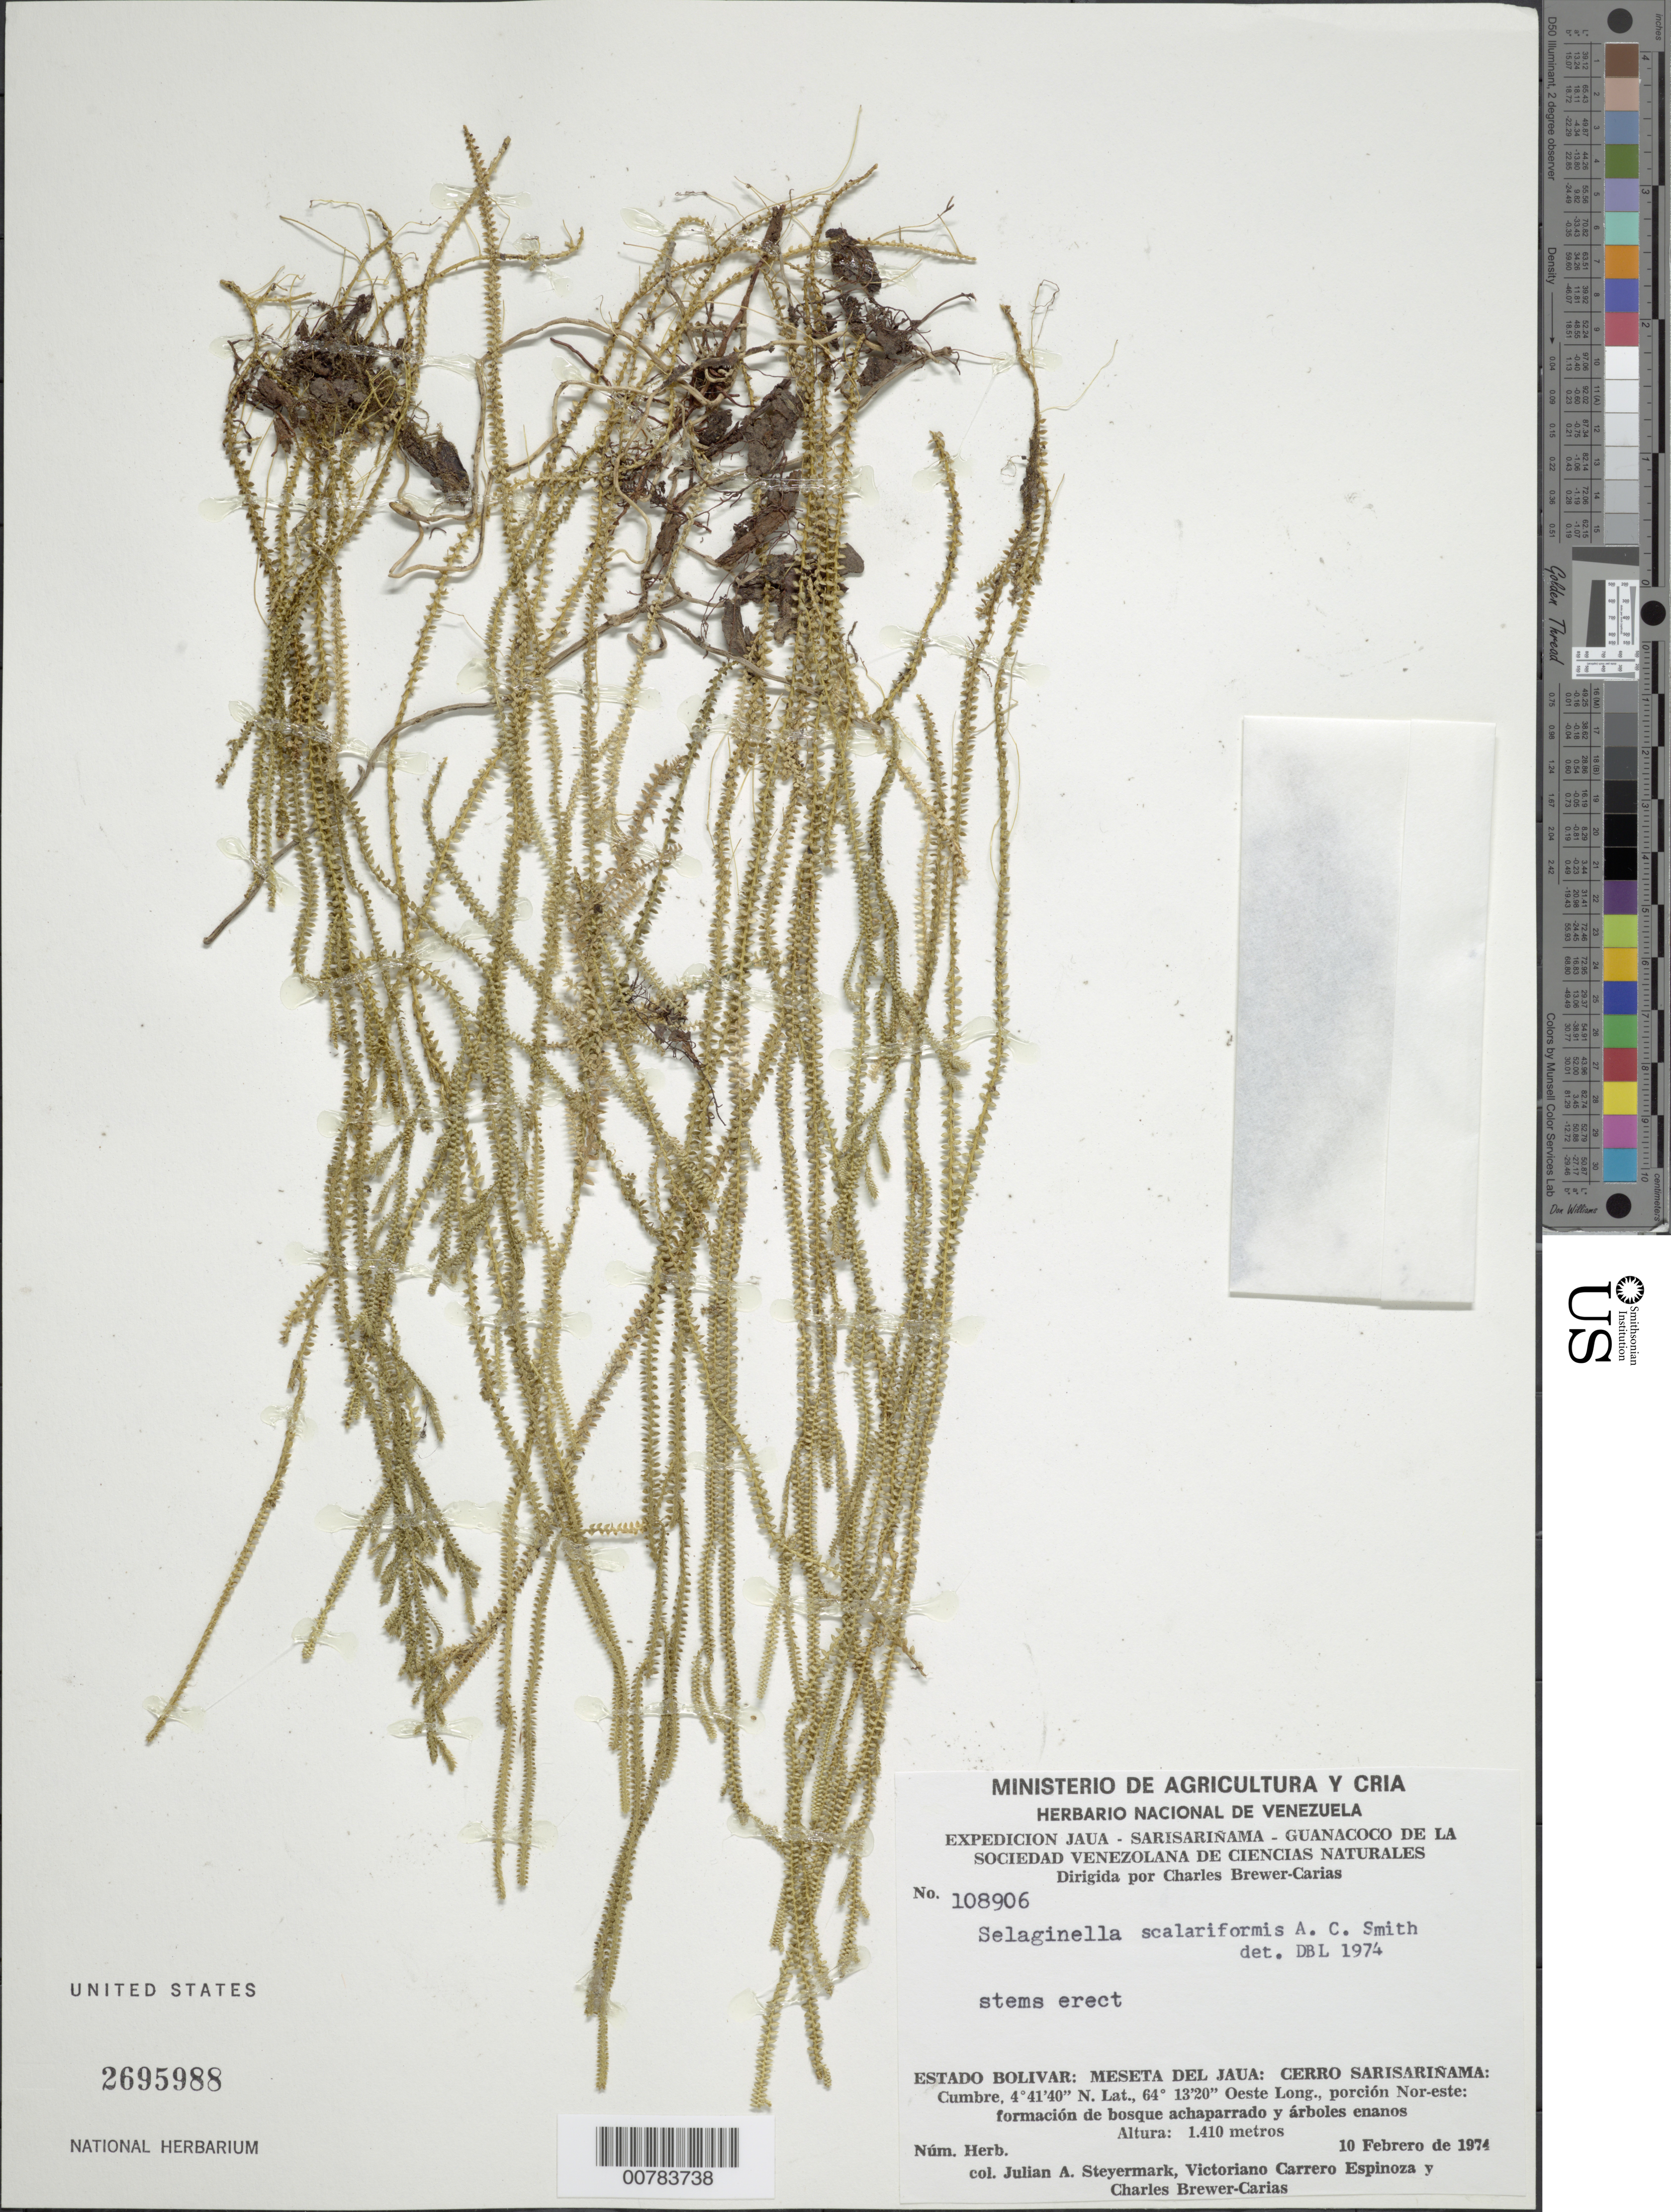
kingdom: Plantae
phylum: Tracheophyta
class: Lycopodiopsida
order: Selaginellales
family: Selaginellaceae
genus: Selaginella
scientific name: Selaginella scalariformis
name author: A.C. Sm.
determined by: Lellinger, David B., (BOT), Smithsonian Institution - National Museum of Natural History (UNITED STATES)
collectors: J. Steyermark, V. Carreño E. & C. Brewer-Carias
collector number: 108906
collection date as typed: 10-Feb-74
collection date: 1974-02-10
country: Venezuela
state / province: Bolívar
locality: Meseta del Jaua: Cerro Sarisariñama, cumbre, porcion NE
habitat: Formación de bosque achaparrado y árboles enanos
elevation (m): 1410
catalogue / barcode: US 2695988